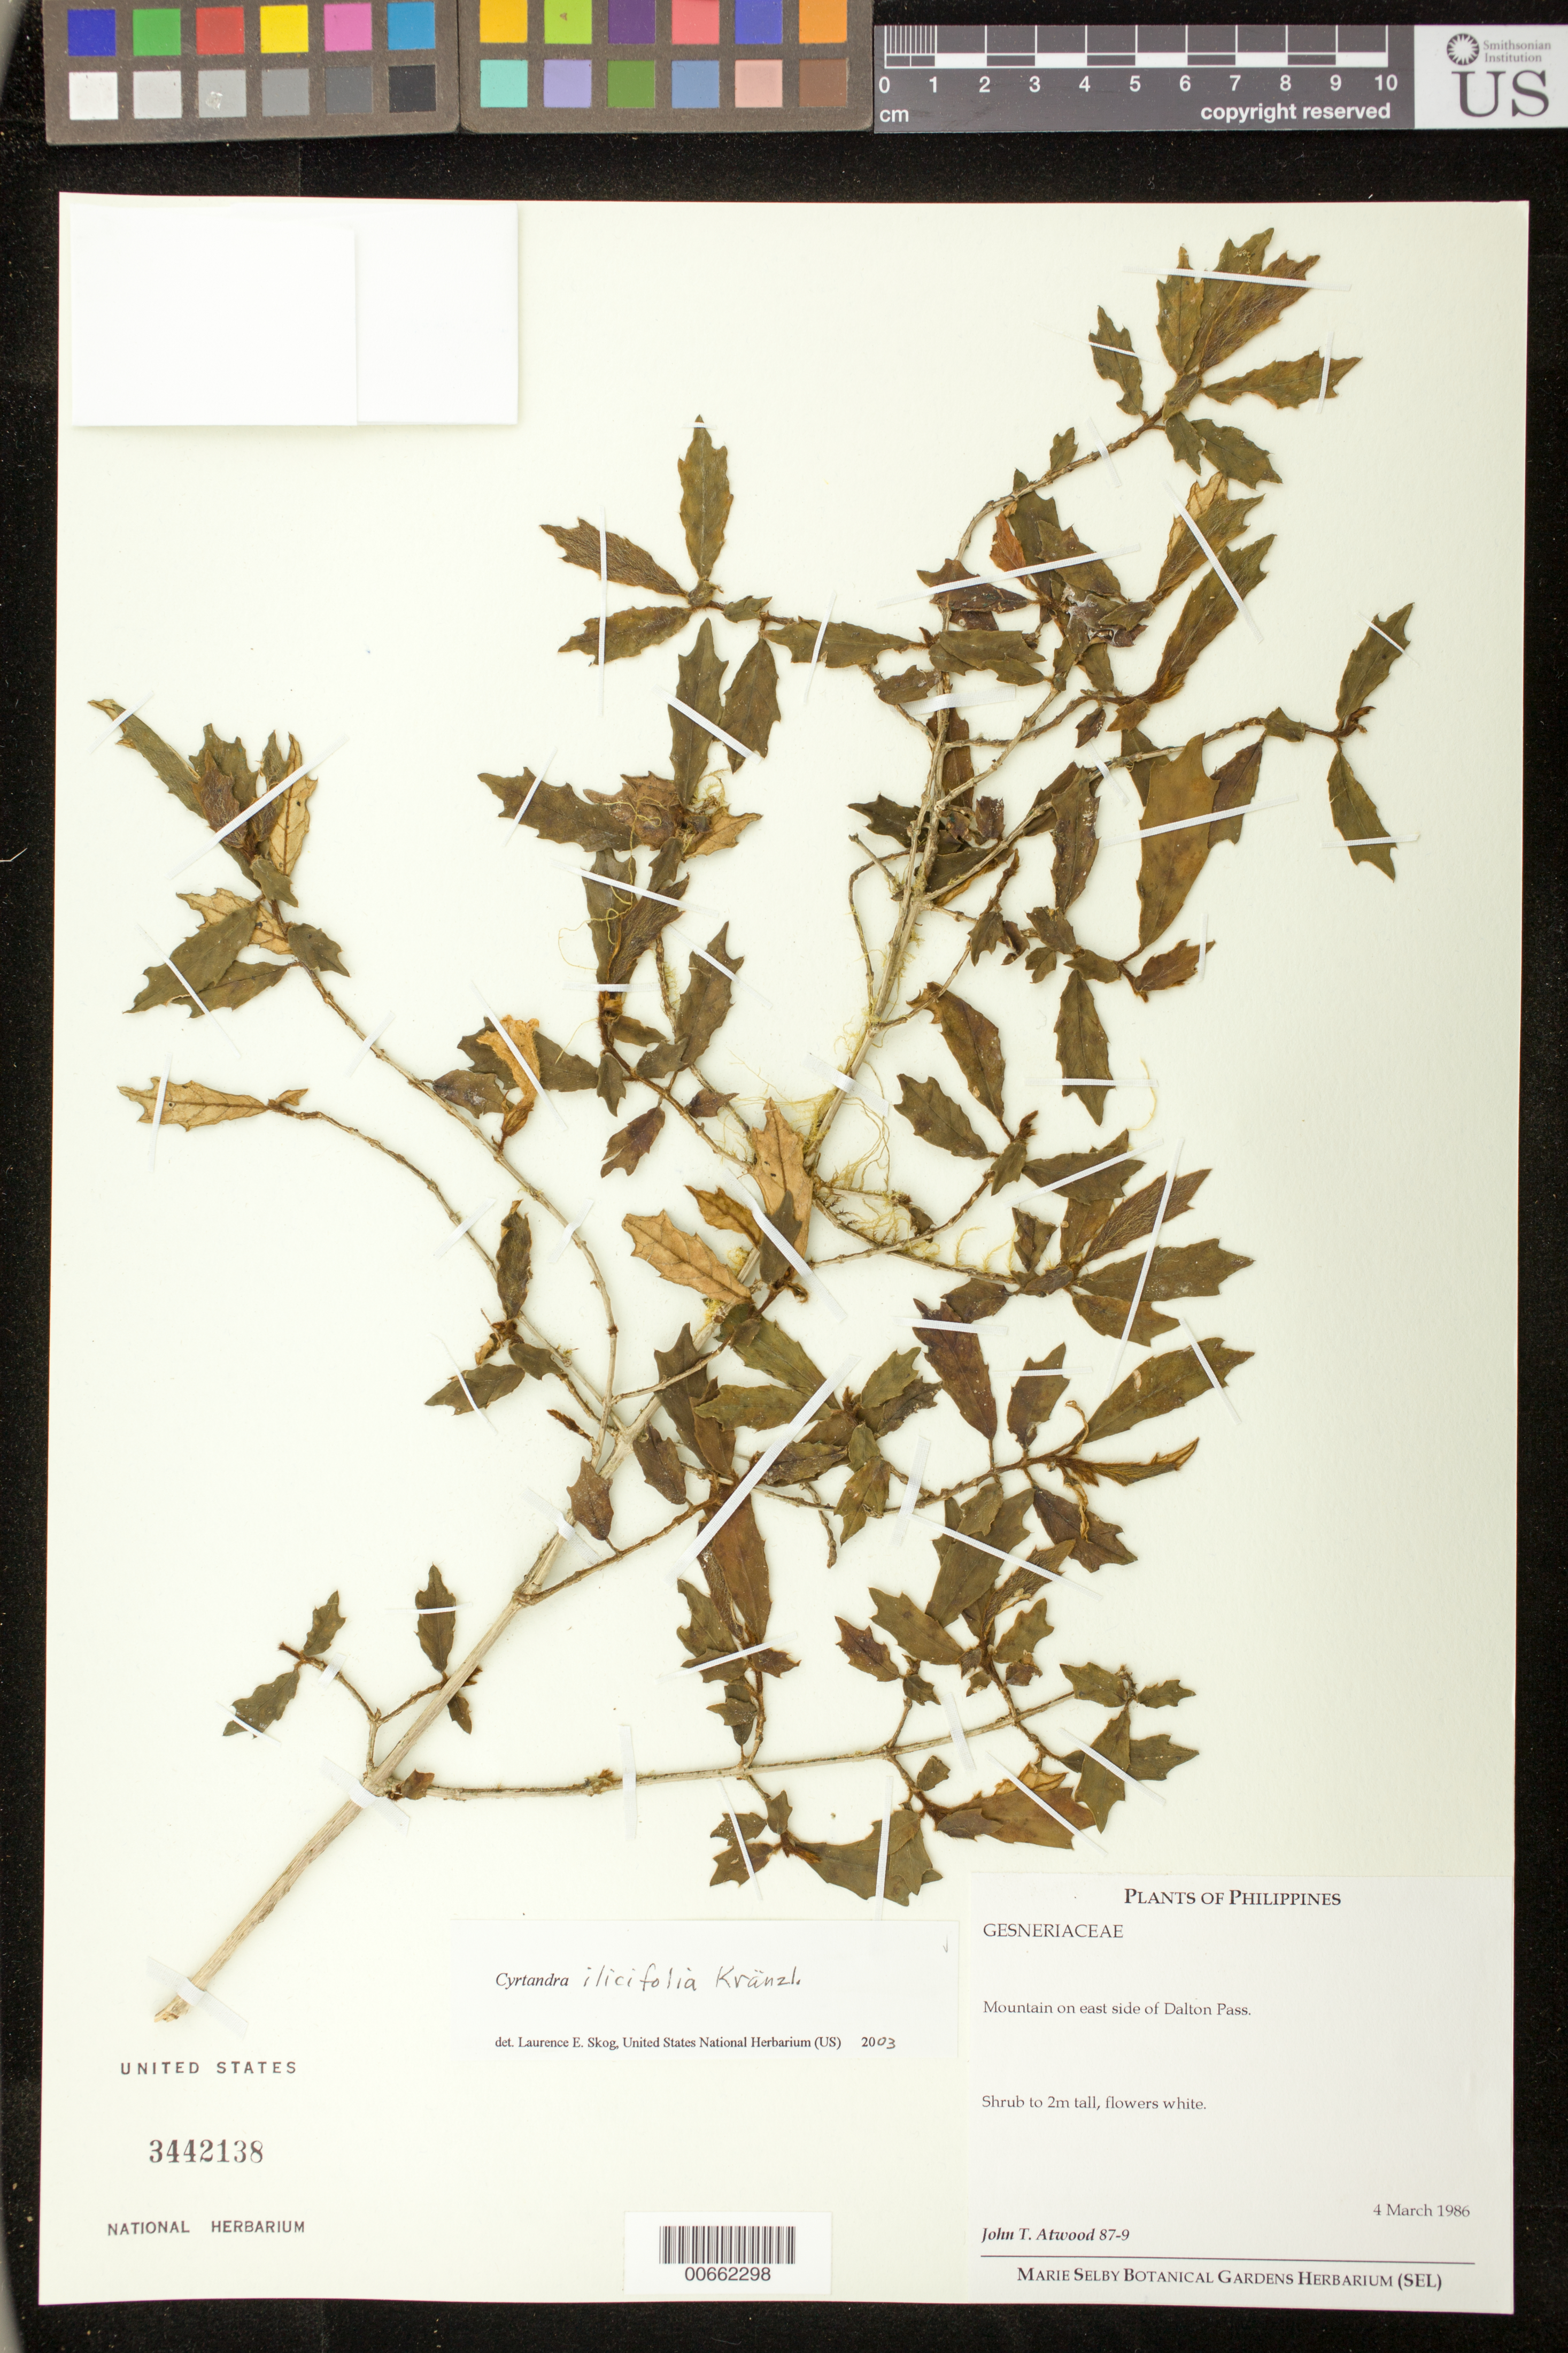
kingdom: Plantae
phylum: Tracheophyta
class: Magnoliopsida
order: Lamiales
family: Gesneriaceae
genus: Cyrtandra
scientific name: Cyrtandra ilicifolia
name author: Kraenzl.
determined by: Skog, Laurence E.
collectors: J. T. Atwood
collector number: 87- 9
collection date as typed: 04 Mar 1986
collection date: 1986-03-04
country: Philippines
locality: Mountain on east side of Dalton Pass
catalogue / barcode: US 3442138